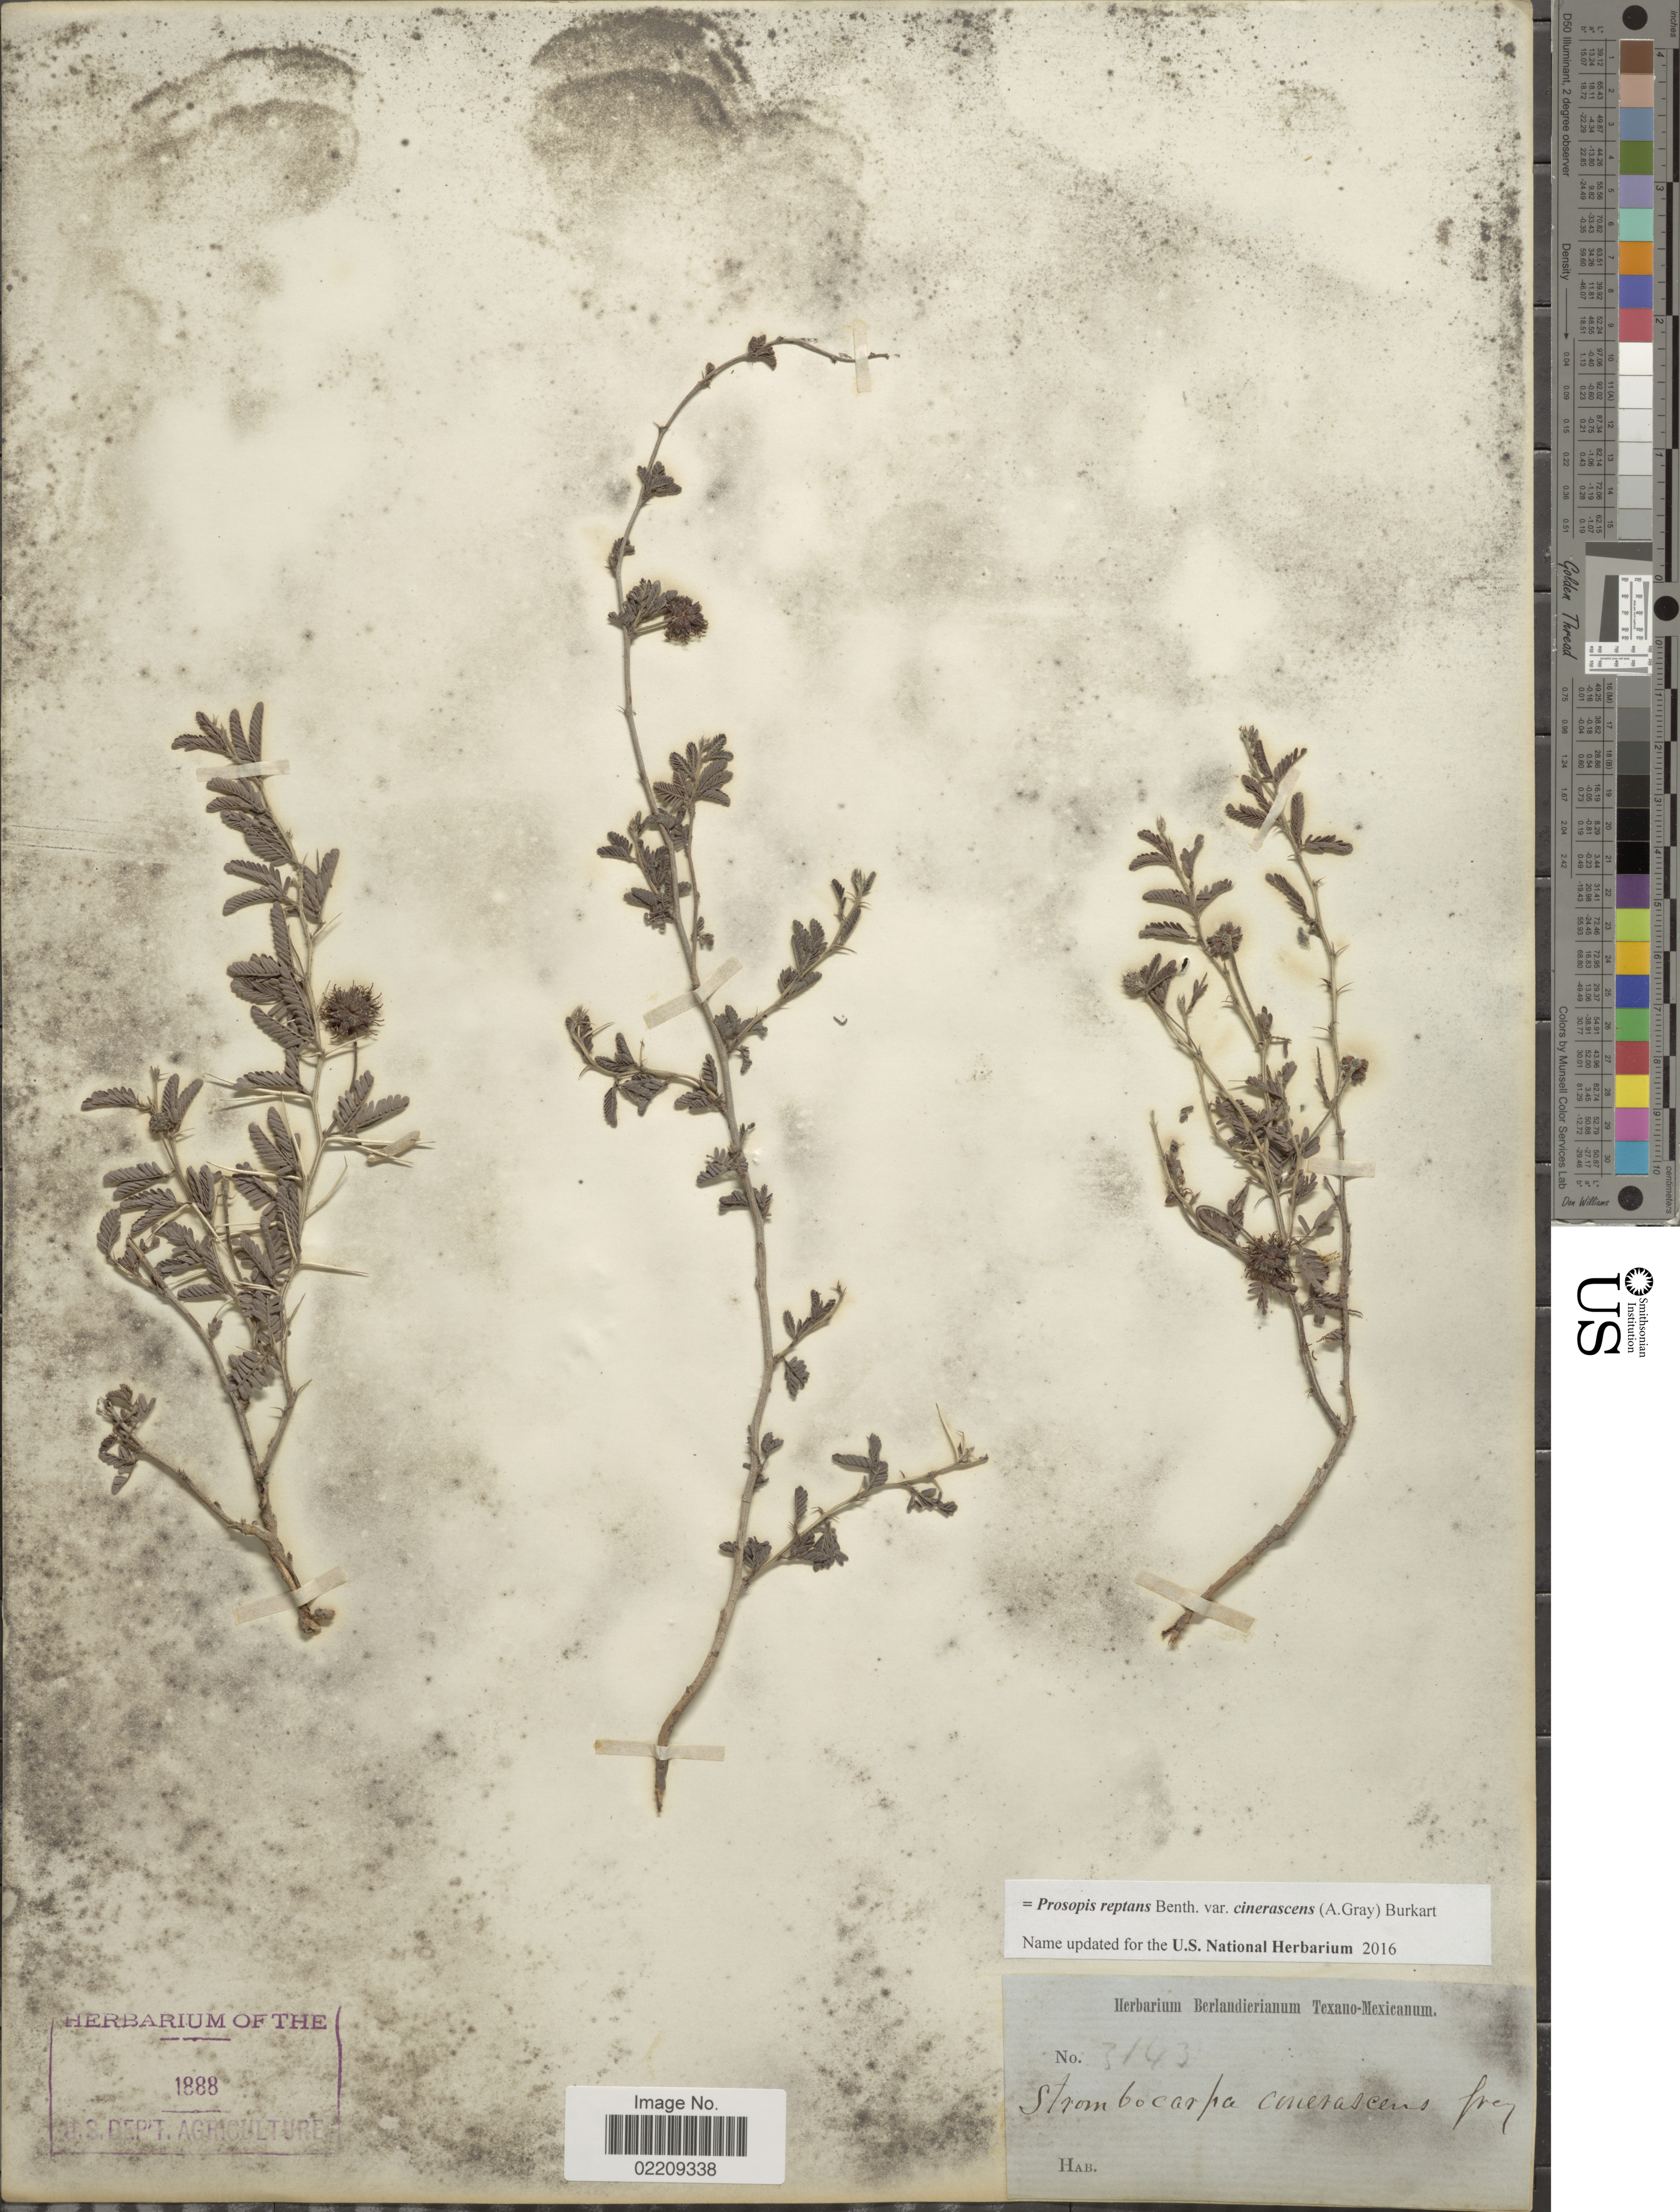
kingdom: Plantae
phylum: Tracheophyta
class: Magnoliopsida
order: Fabales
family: Fabaceae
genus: Strombocarpa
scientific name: Strombocarpa cinerascens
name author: A. Gray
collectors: ex Herb. Berlandierianum Texano-Mexicanum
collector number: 3143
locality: Texano-Mexicanum